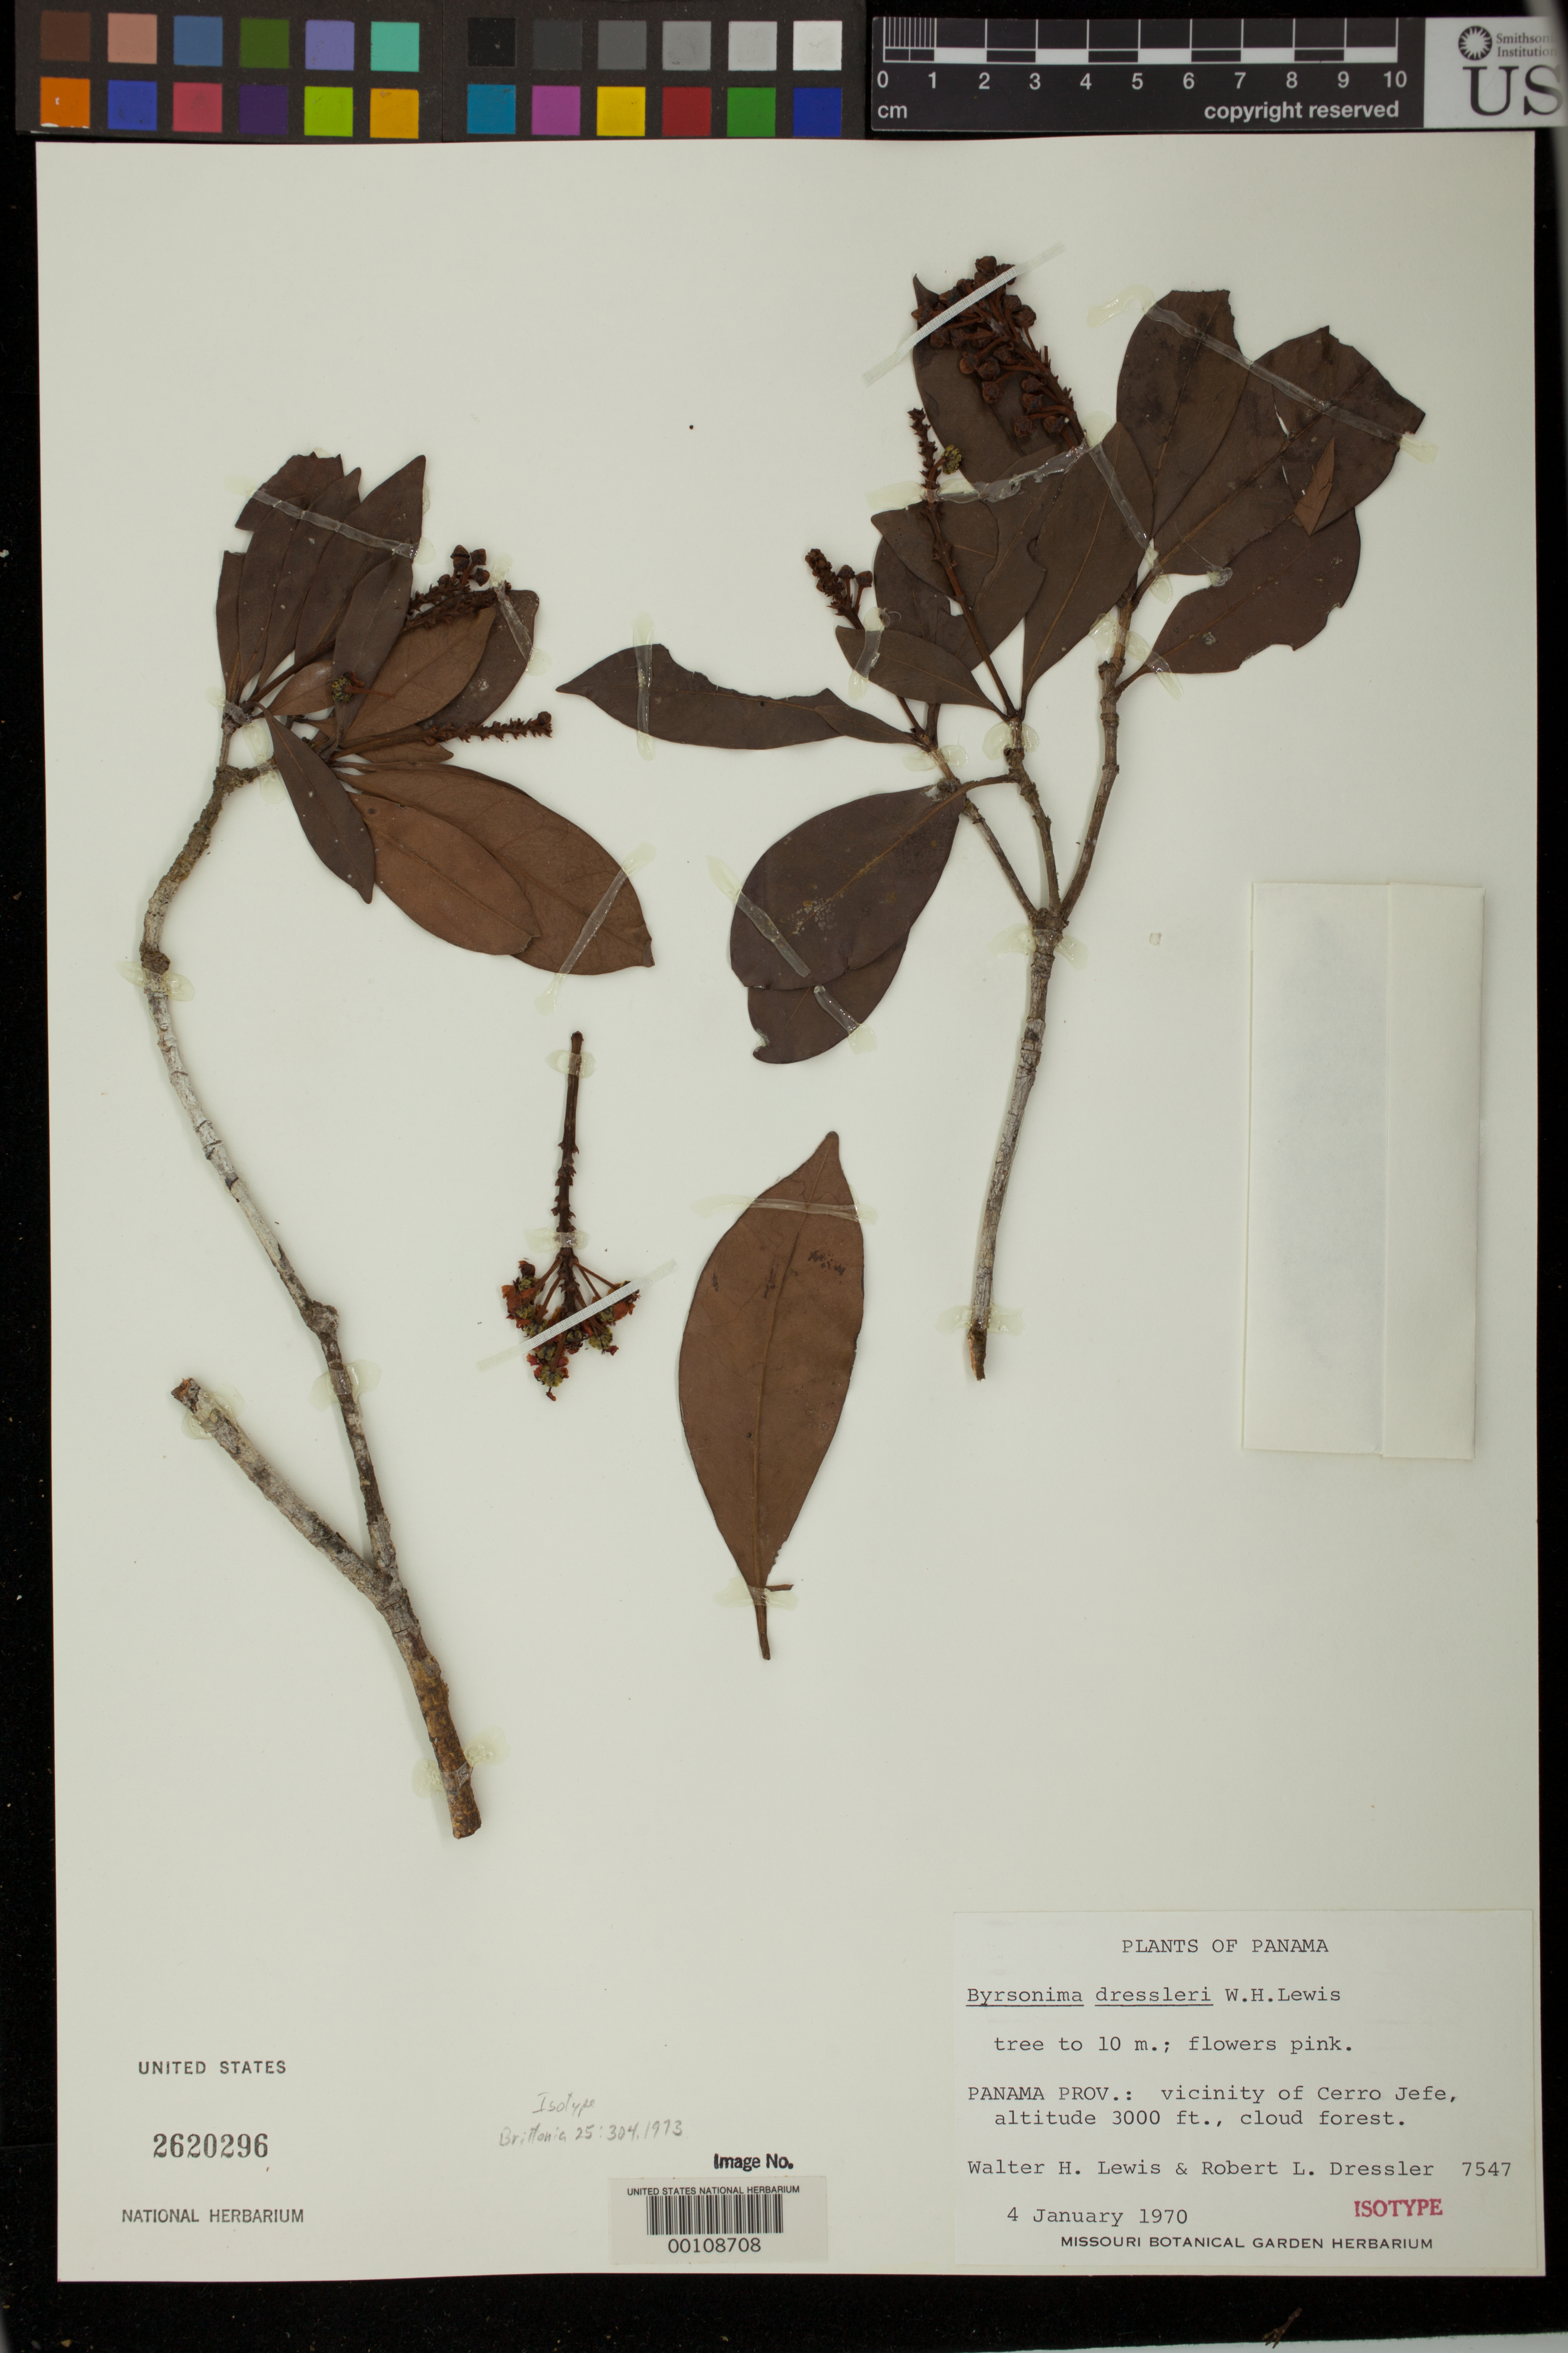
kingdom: Plantae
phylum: Tracheophyta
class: Magnoliopsida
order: Malpighiales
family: Malpighiaceae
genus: Byrsonima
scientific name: Byrsonima dressleri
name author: W.H. Lewis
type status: Isotype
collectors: W. H. Lewis & R. Dressler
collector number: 7547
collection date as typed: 04 Jan 1970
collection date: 1970-01-04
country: Panama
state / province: Panamá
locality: Cerro Jefe.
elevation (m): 914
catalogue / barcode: US 2620296